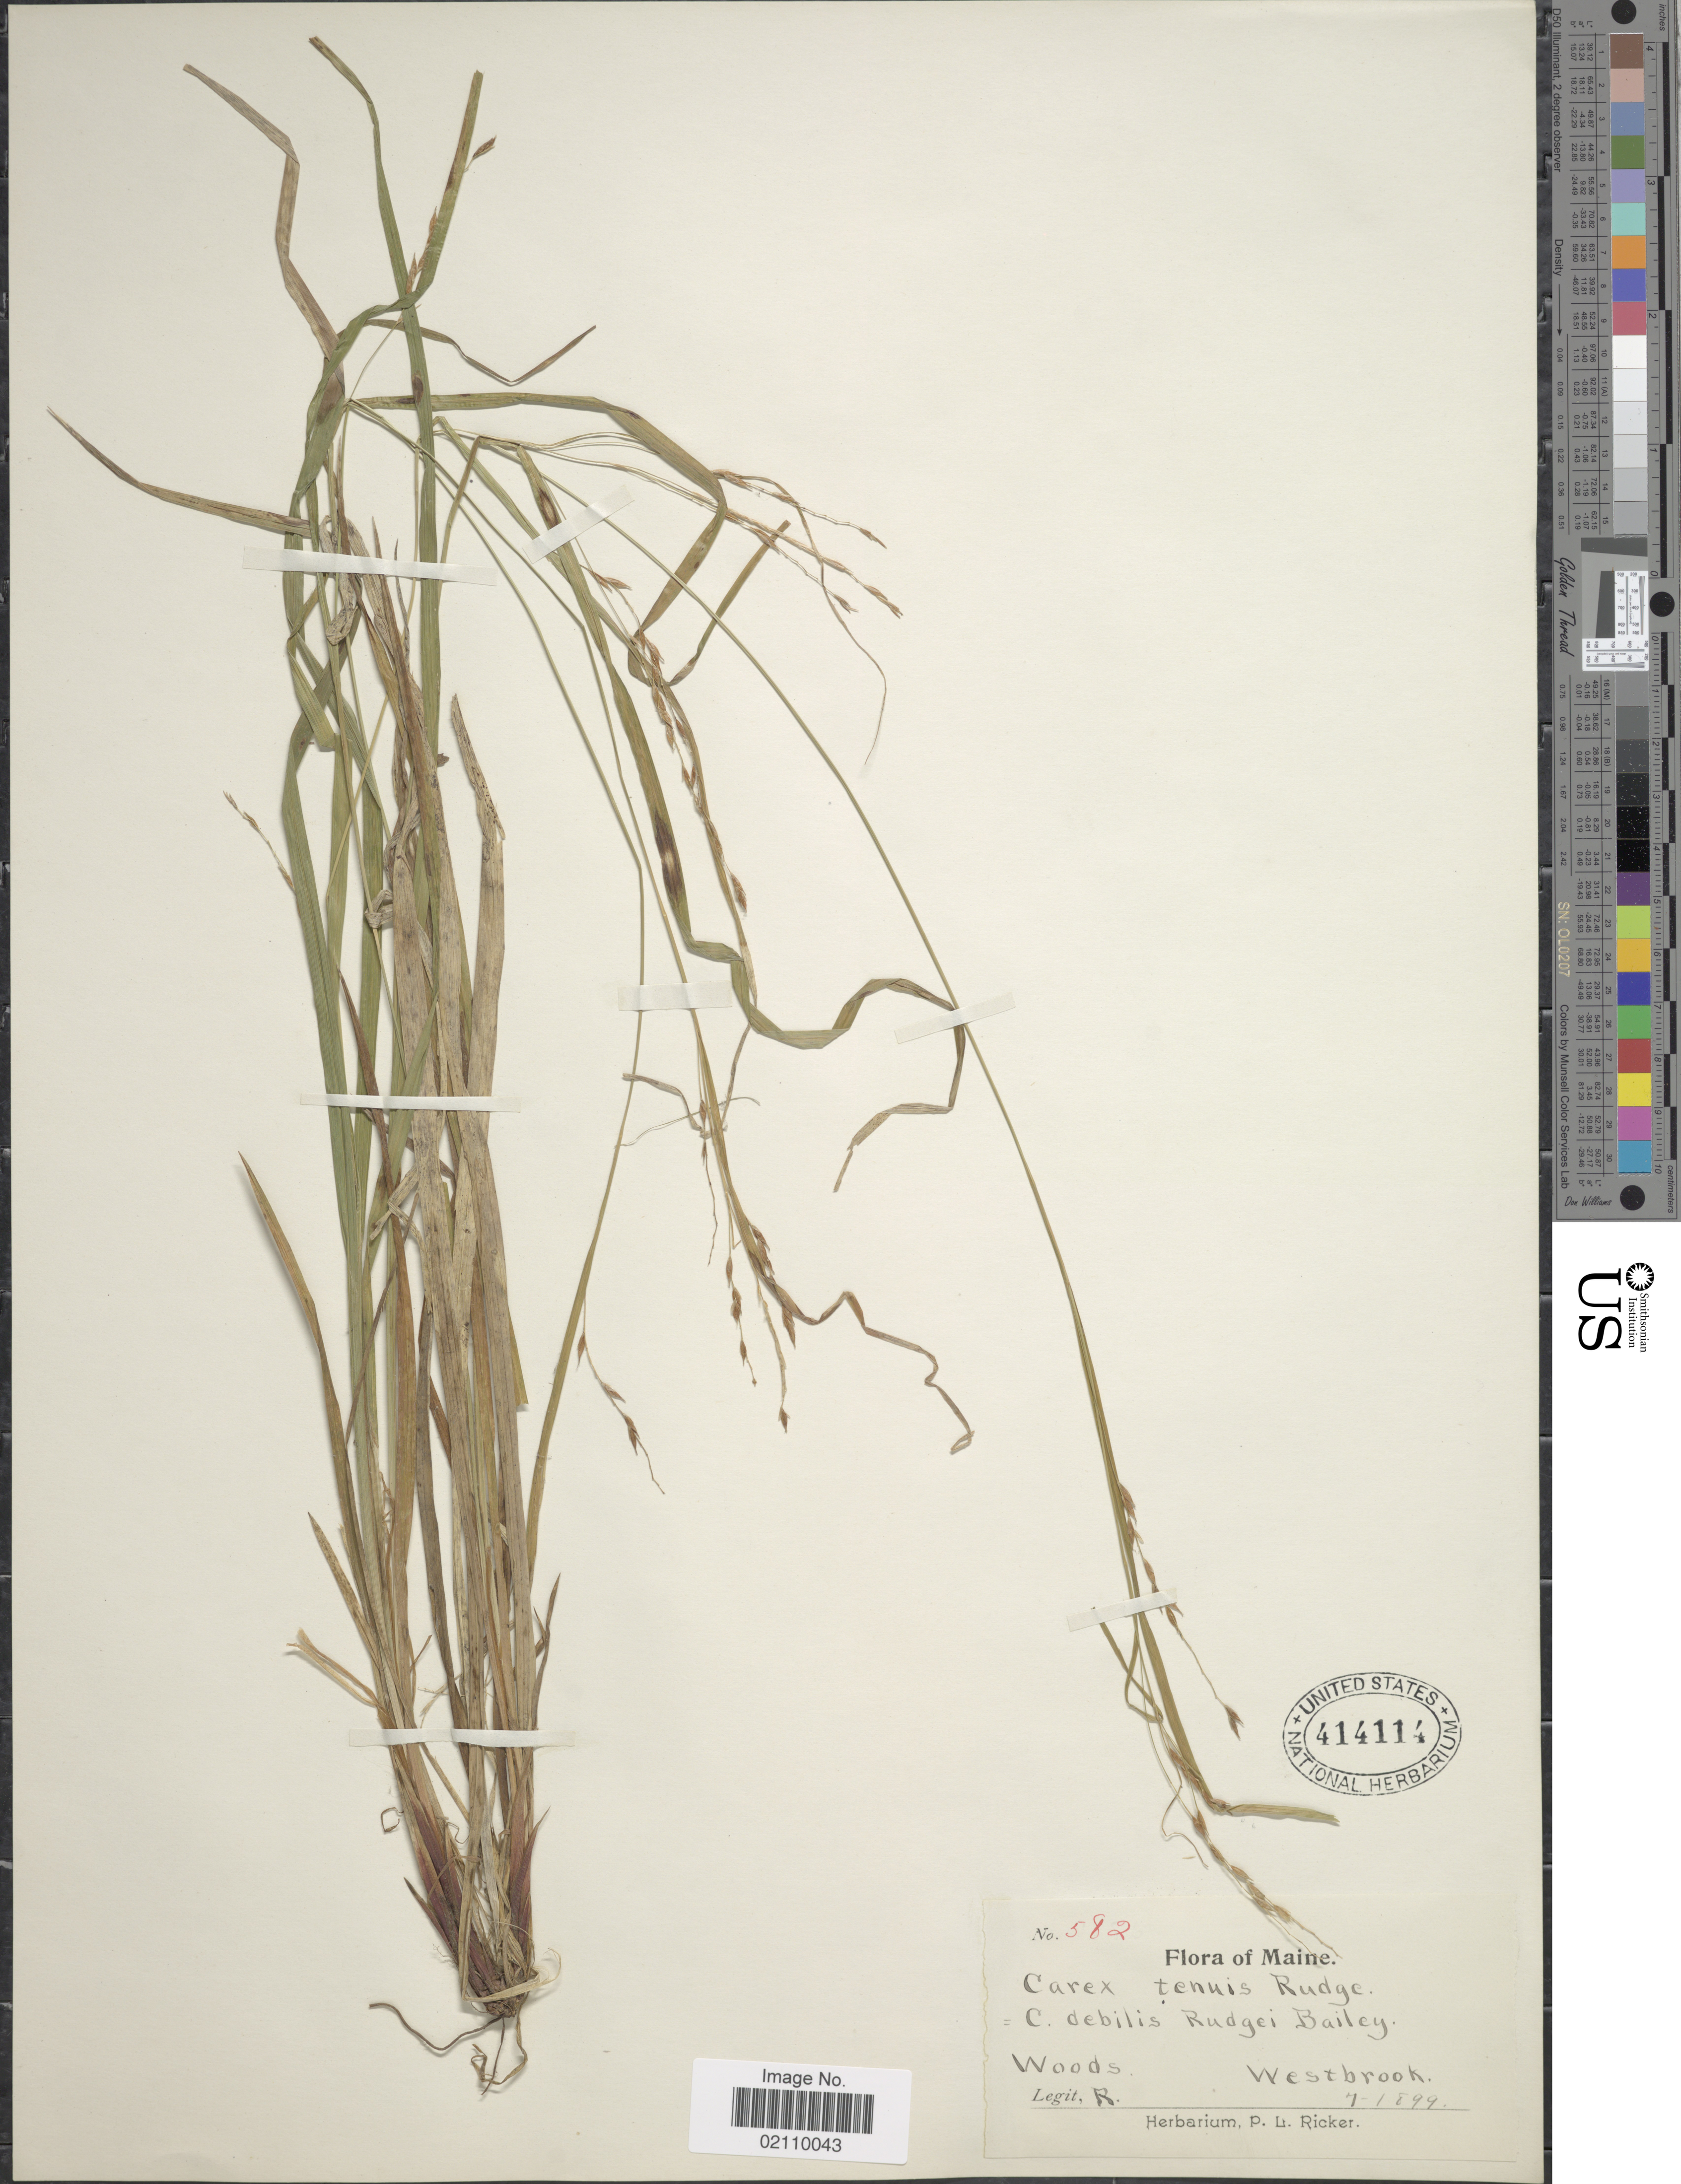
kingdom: Plantae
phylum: Tracheophyta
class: Liliopsida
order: Poales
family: Cyperaceae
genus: Carex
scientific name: Carex flexuosa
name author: Muhl. ex Willd.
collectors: P. Ricker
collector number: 582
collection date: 1899-07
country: United States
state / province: Maine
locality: Woods, Westbrook.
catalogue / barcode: US 414114